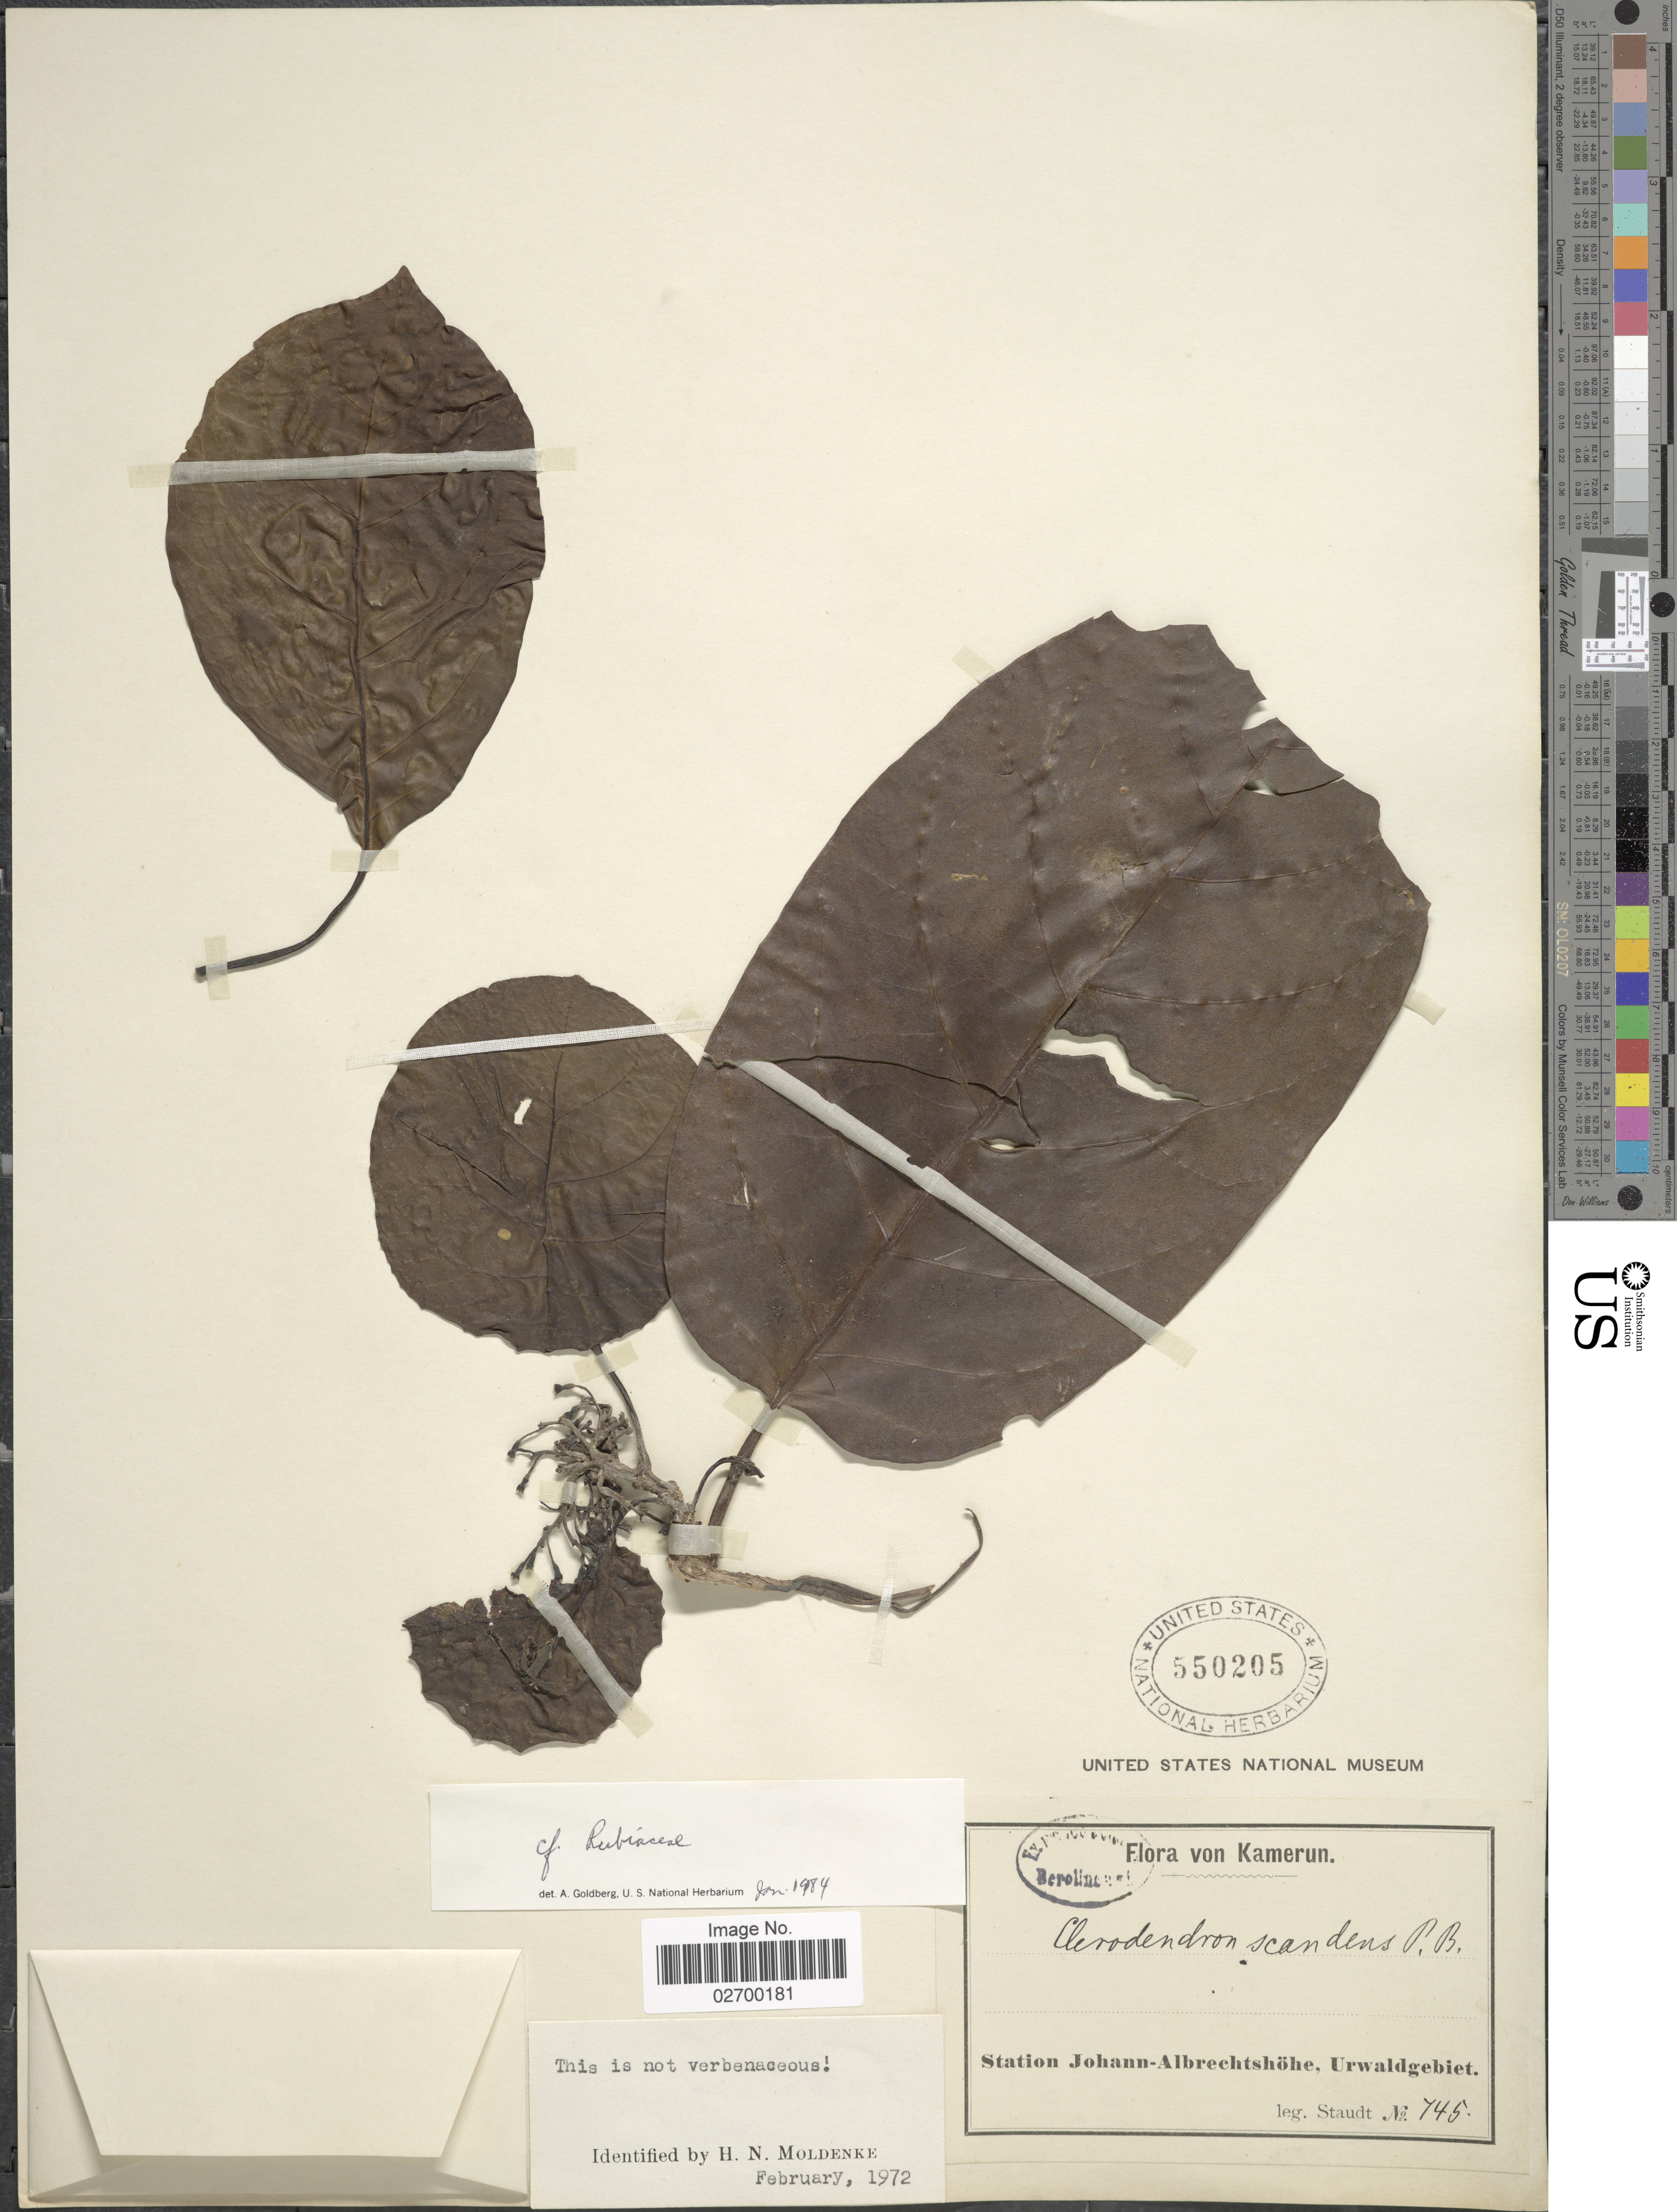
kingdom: Plantae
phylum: Tracheophyta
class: Magnoliopsida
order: Gentianales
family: Rubiaceae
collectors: -. Staudt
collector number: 745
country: Cameroon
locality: Kamerun. Station Johann-Albrechtshohe, Urwaldgebiet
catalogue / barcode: US 550205